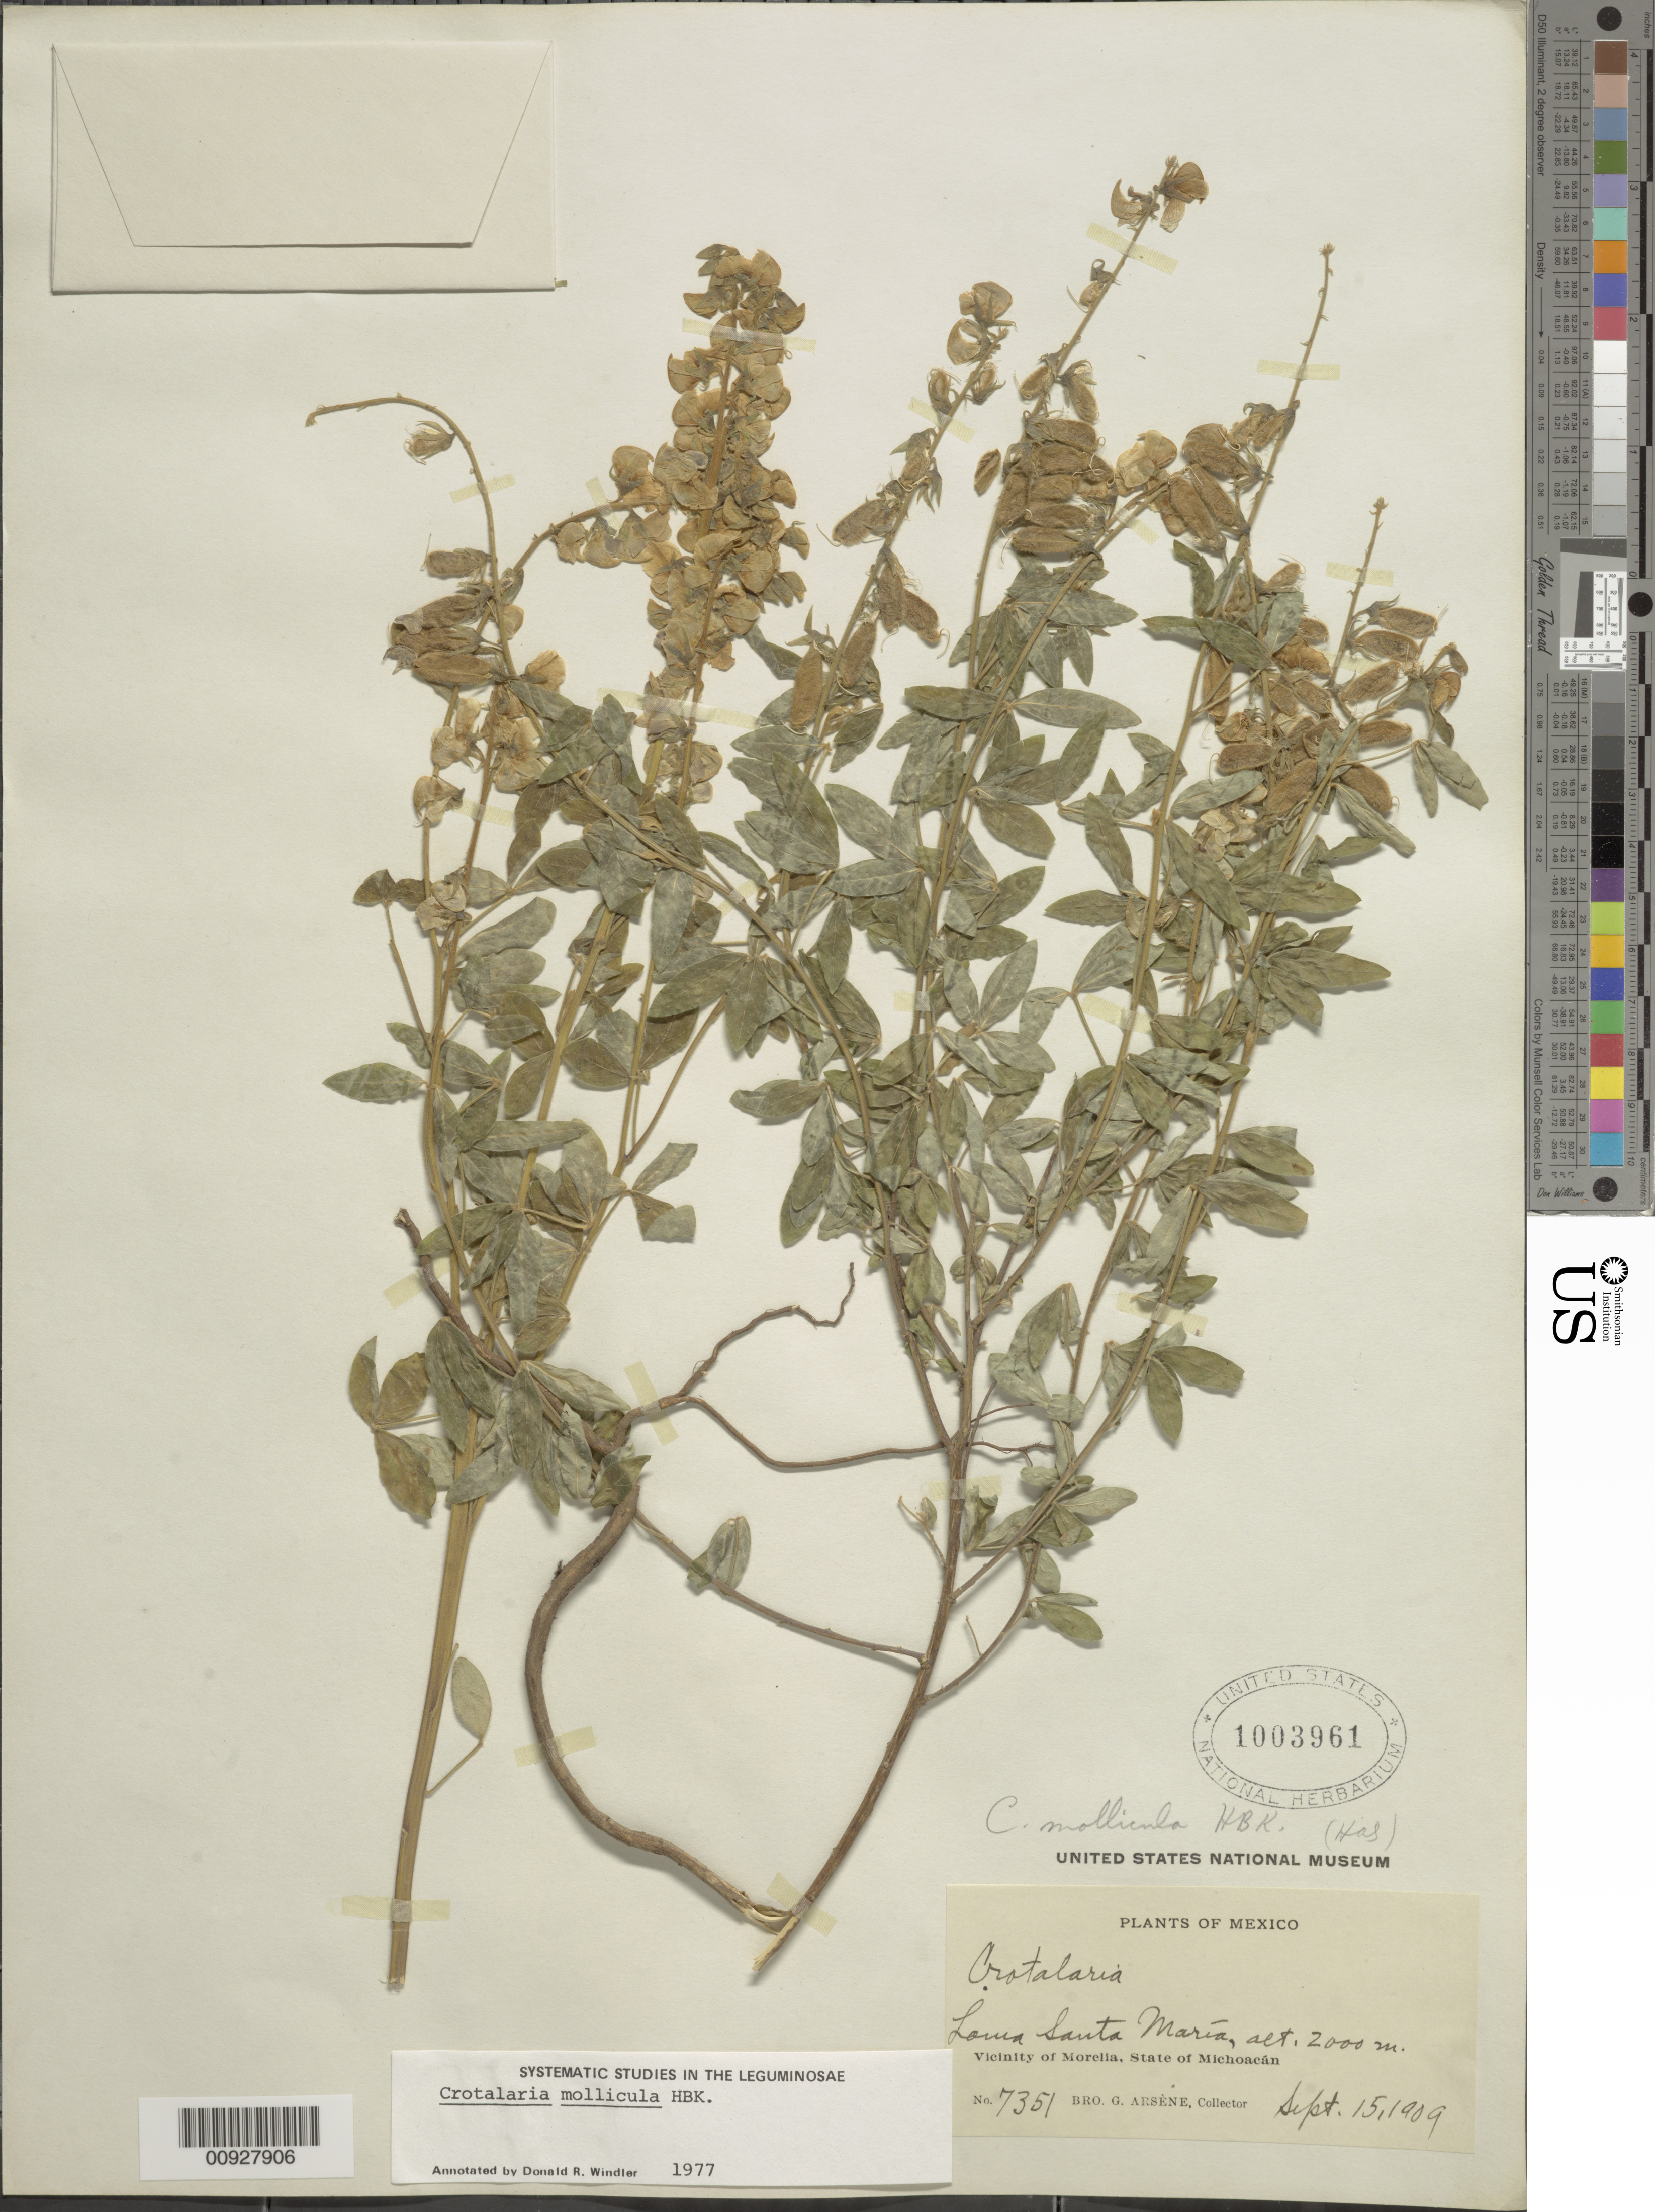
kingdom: Plantae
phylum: Tracheophyta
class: Magnoliopsida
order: Fabales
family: Fabaceae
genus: Crotalaria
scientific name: Crotalaria mollicula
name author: Kunth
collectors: Bro. G. Arsène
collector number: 7351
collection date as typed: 15 Sep 1909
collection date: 1909-09-15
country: Mexico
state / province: Michoacán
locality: Loma Santa María. Vicinity of Morelia, State of Michoacán.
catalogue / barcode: US 1003961